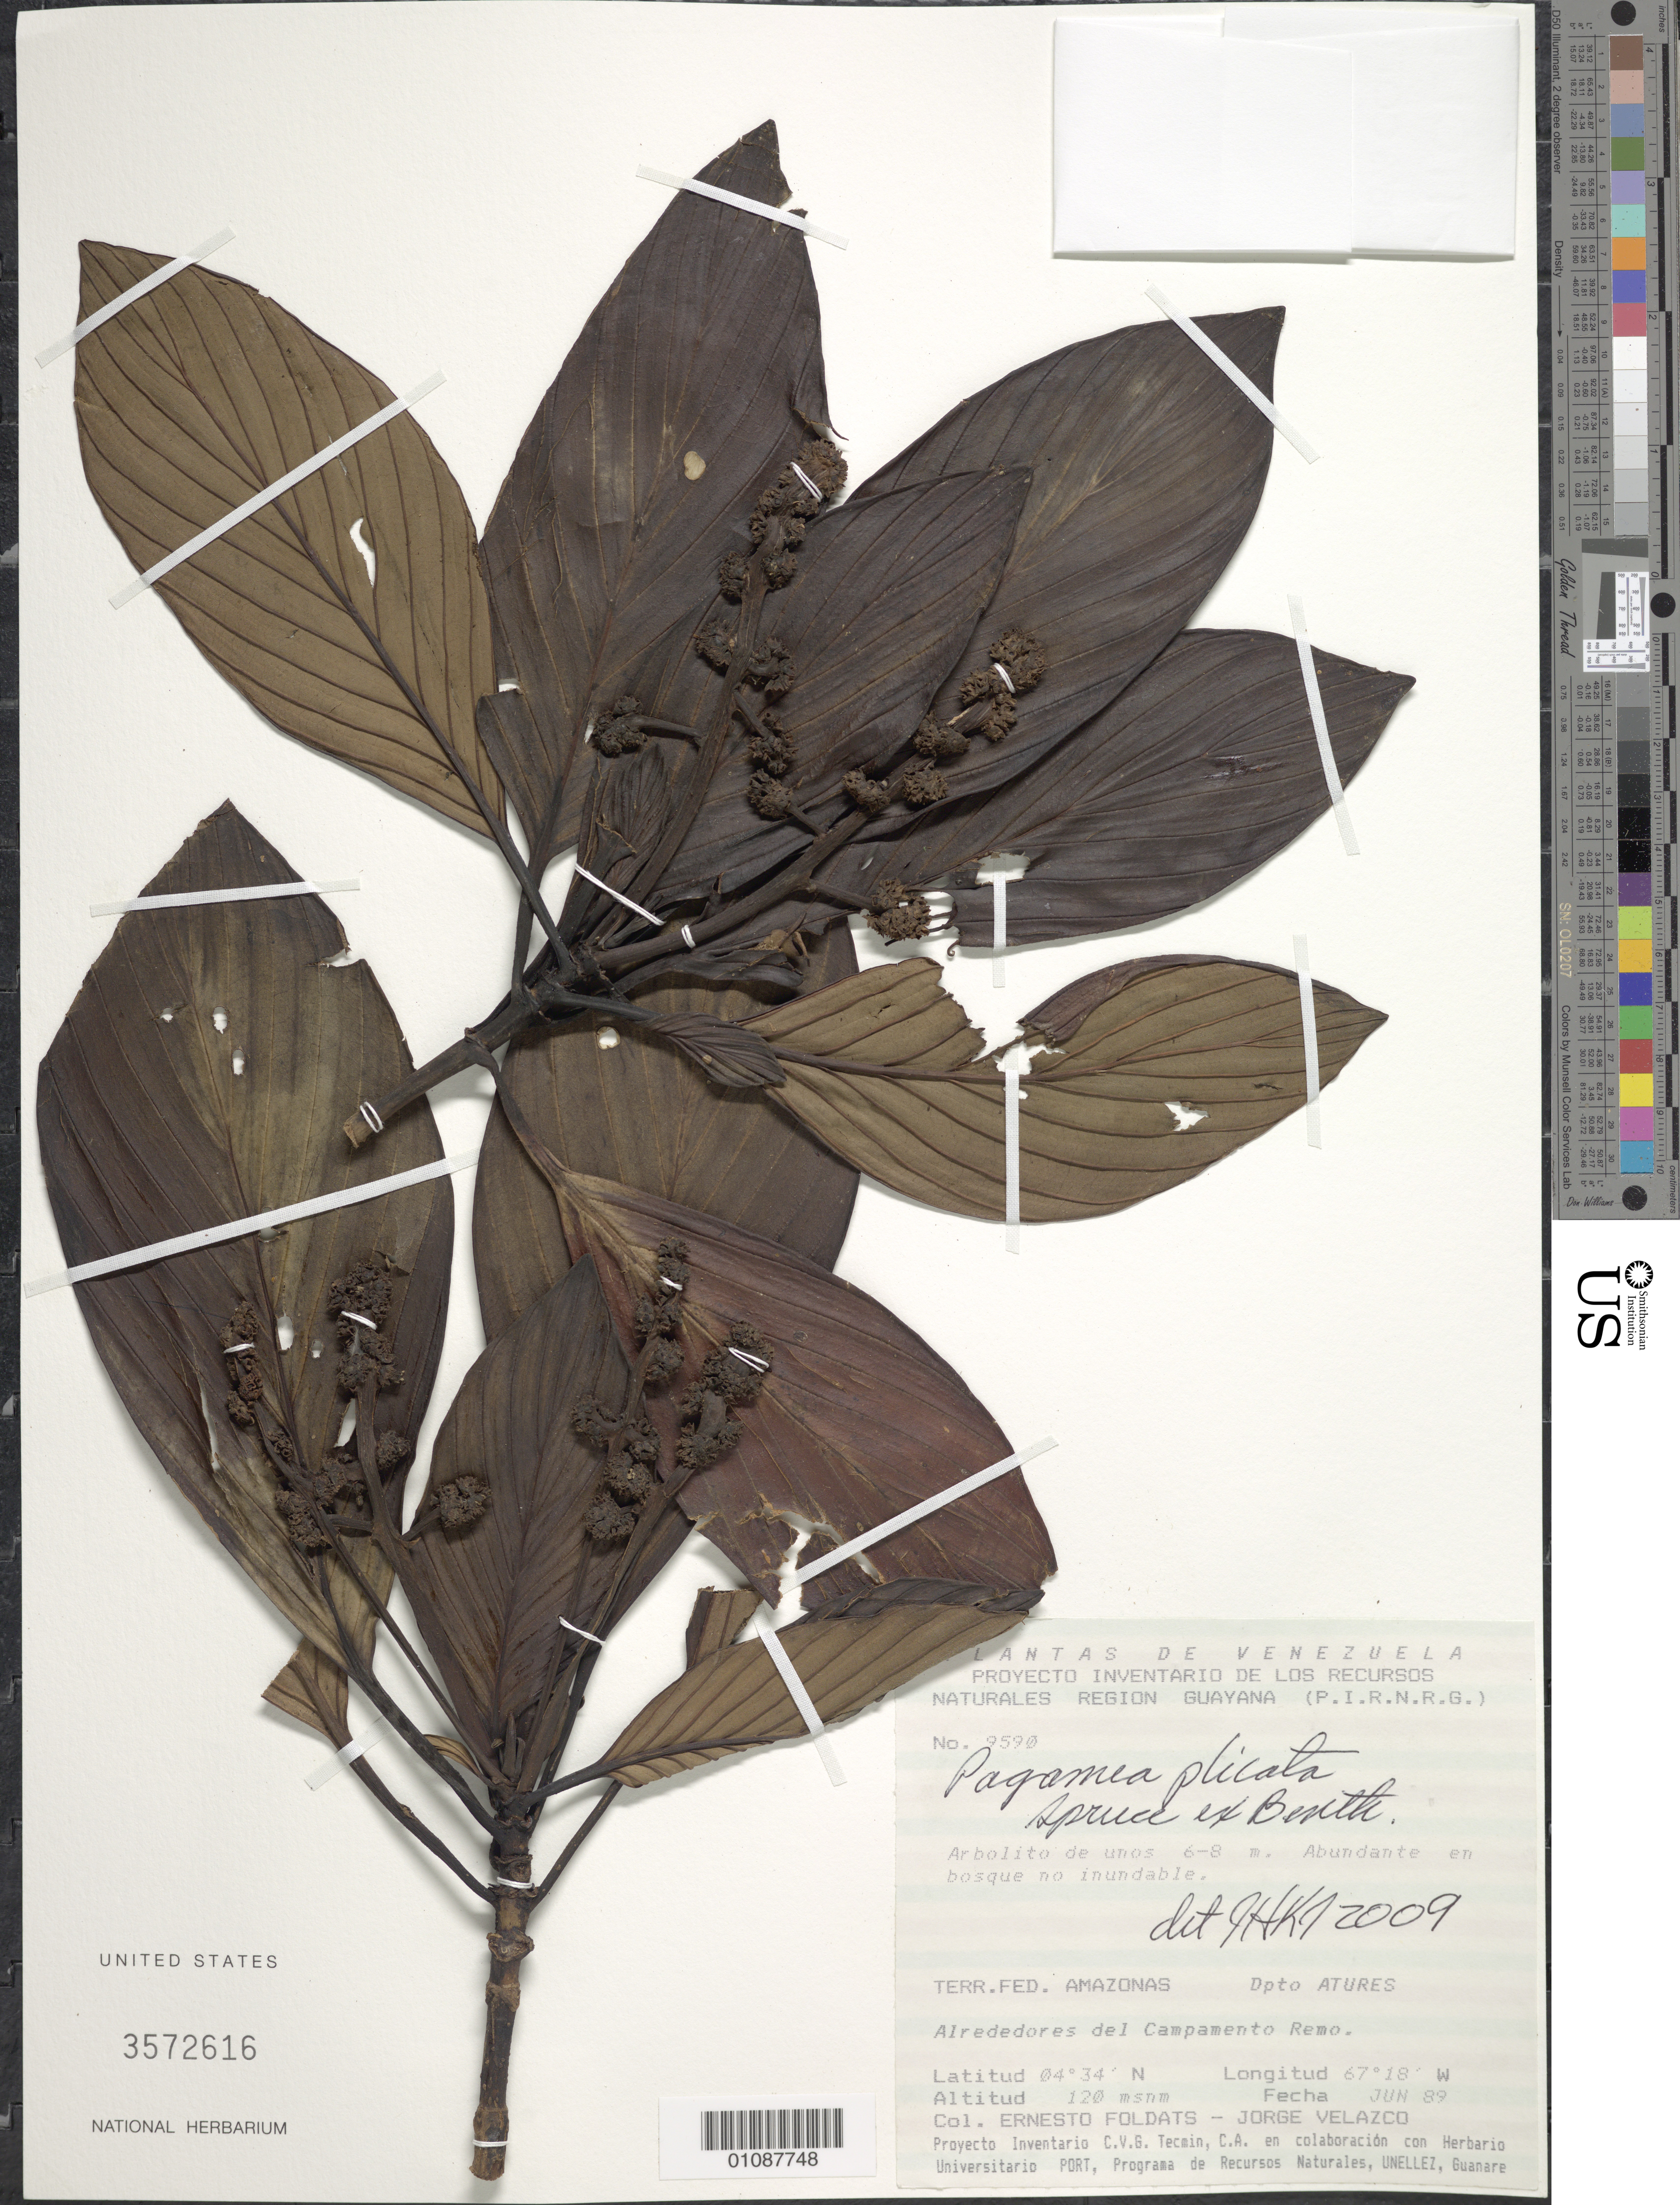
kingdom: Plantae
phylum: Tracheophyta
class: Magnoliopsida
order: Gentianales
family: Rubiaceae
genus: Pagamea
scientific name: Pagamea plicata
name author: Spruce ex Benth.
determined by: Kirkbride, J. H.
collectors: E. Foldats & J. Velazco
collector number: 9590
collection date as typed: May-89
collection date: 1989-05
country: Venezuela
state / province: Amazonas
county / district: Atures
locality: Campamento Remo, alrededores del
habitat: Bosque no inundable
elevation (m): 120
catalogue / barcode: US 3572616